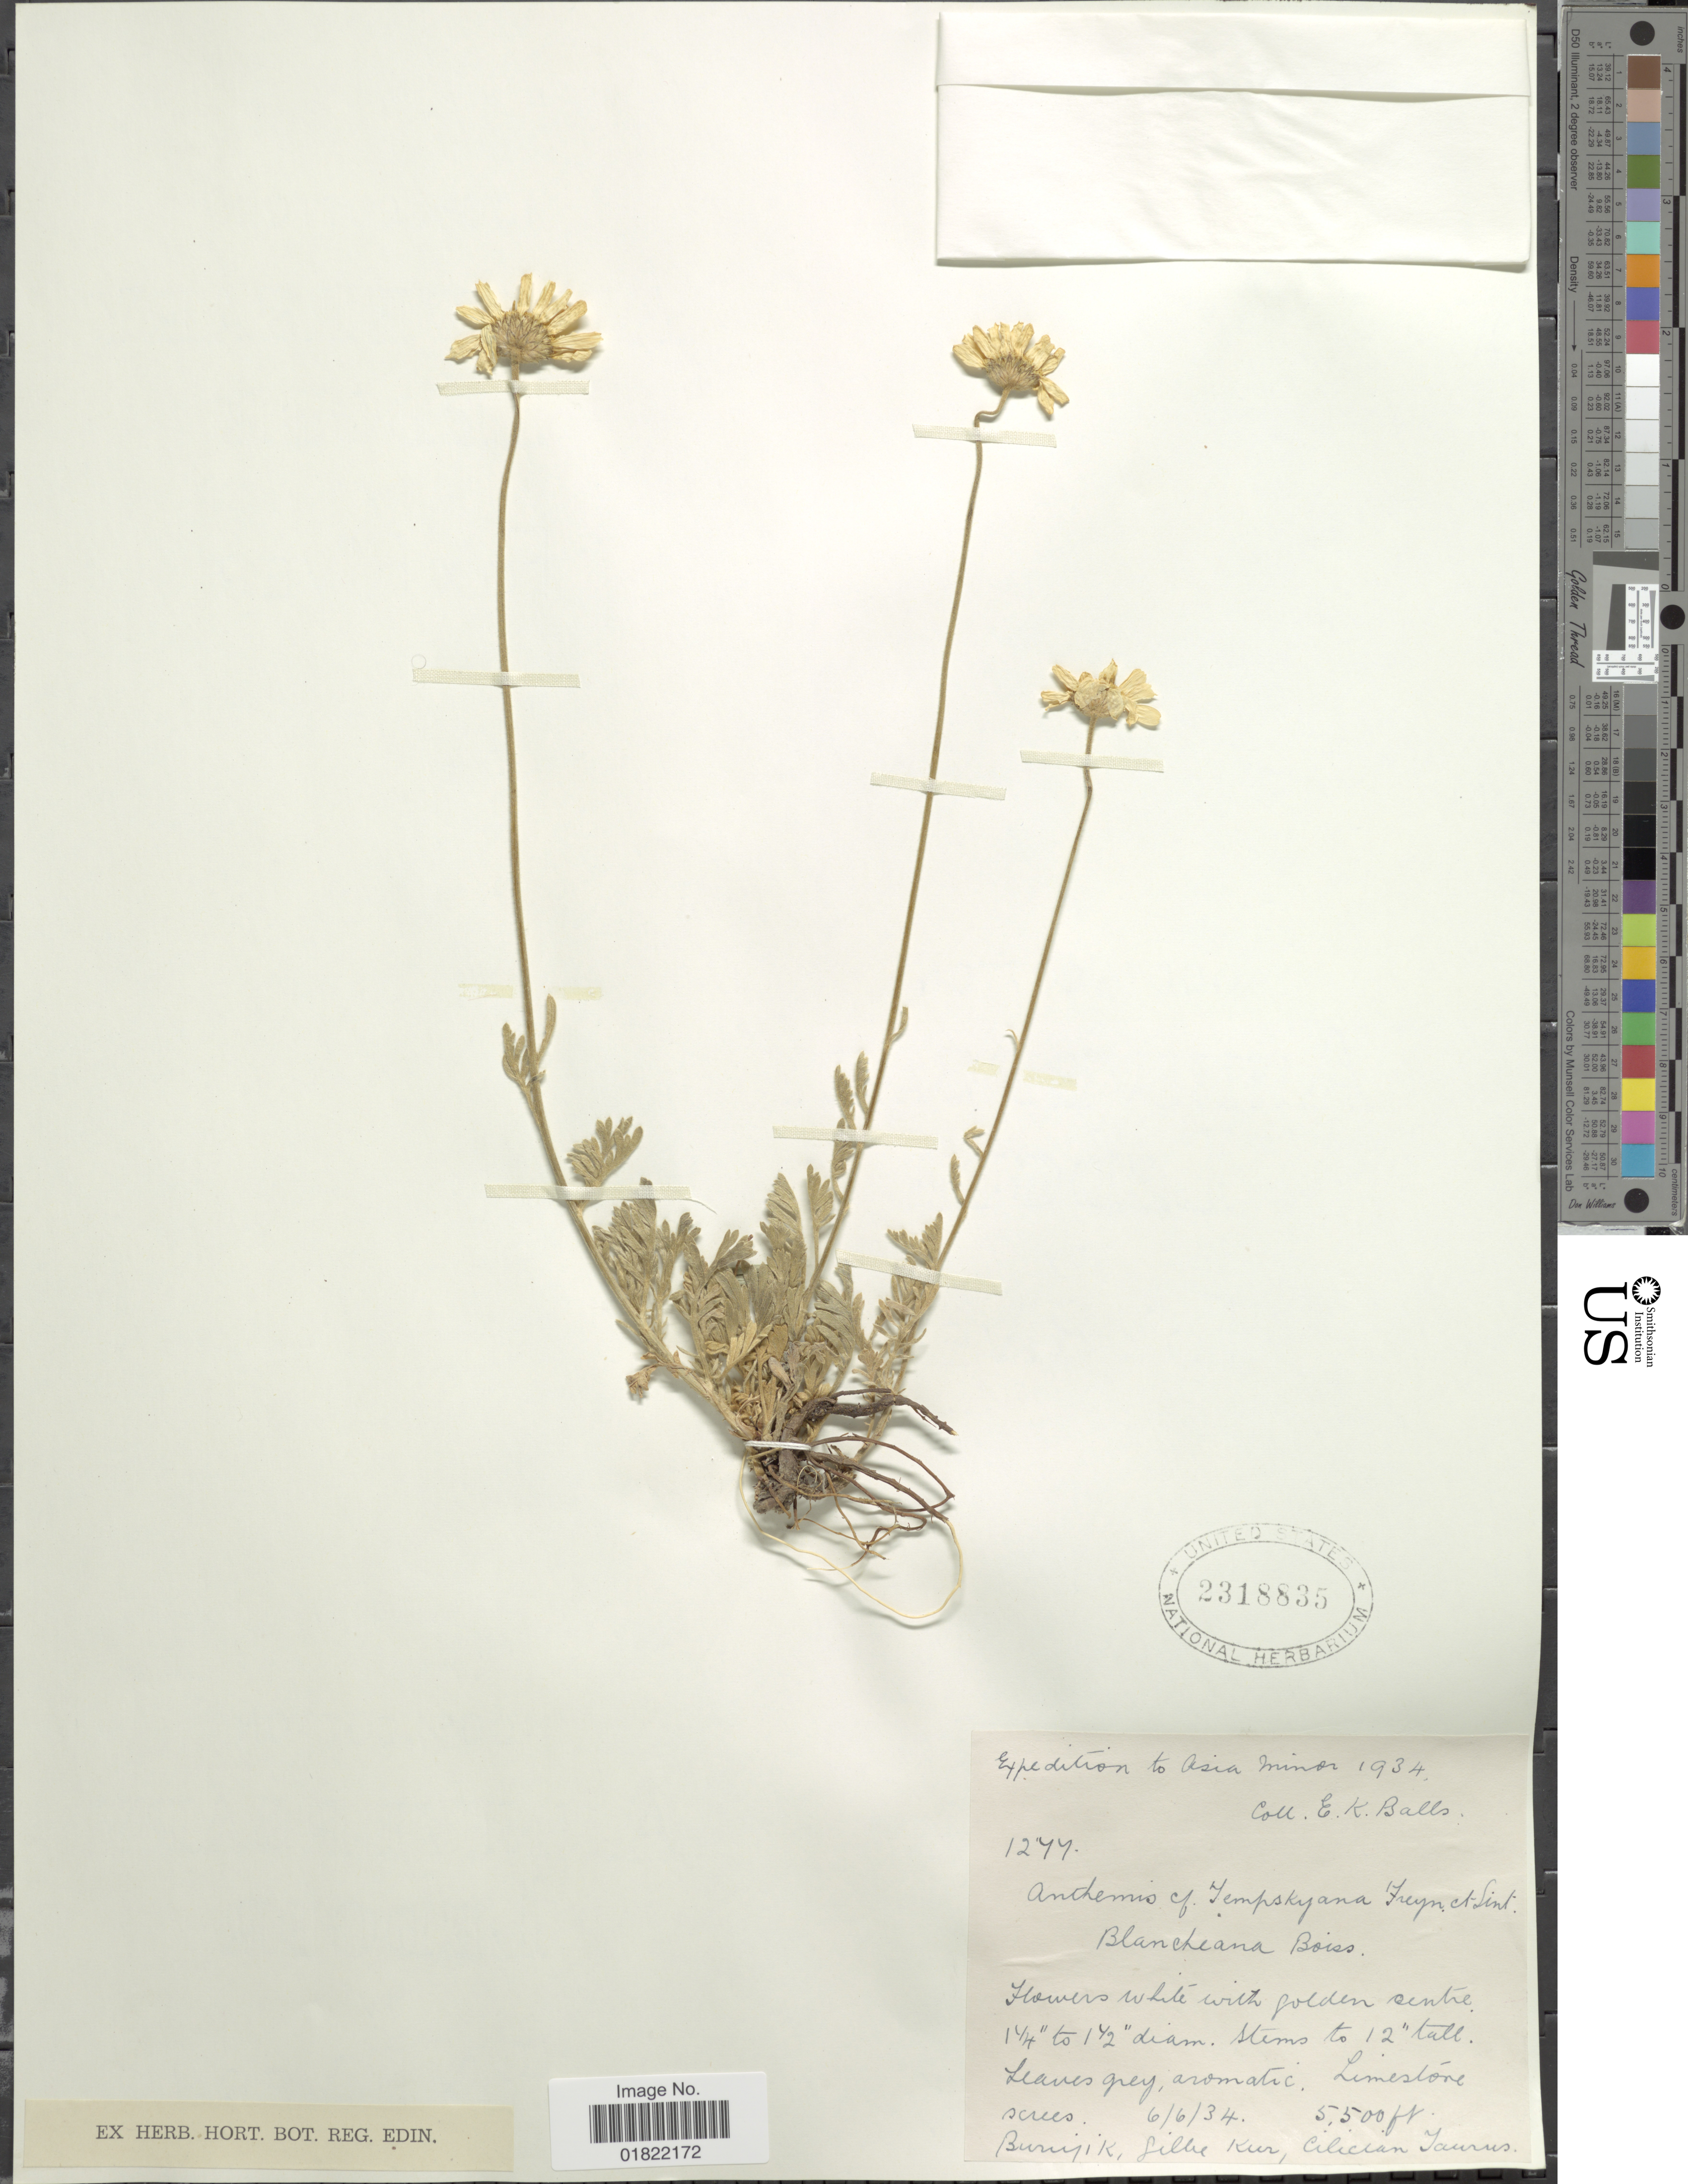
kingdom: Plantae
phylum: Tracheophyta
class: Magnoliopsida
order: Asterales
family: Asteraceae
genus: Anthemis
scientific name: Anthemis tempskyana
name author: Freyn & Sint.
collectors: E. K. Balls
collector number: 1277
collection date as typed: Transcribed d/m/y: 6/6/34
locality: Asia Minor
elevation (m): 1676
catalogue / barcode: US 2318835